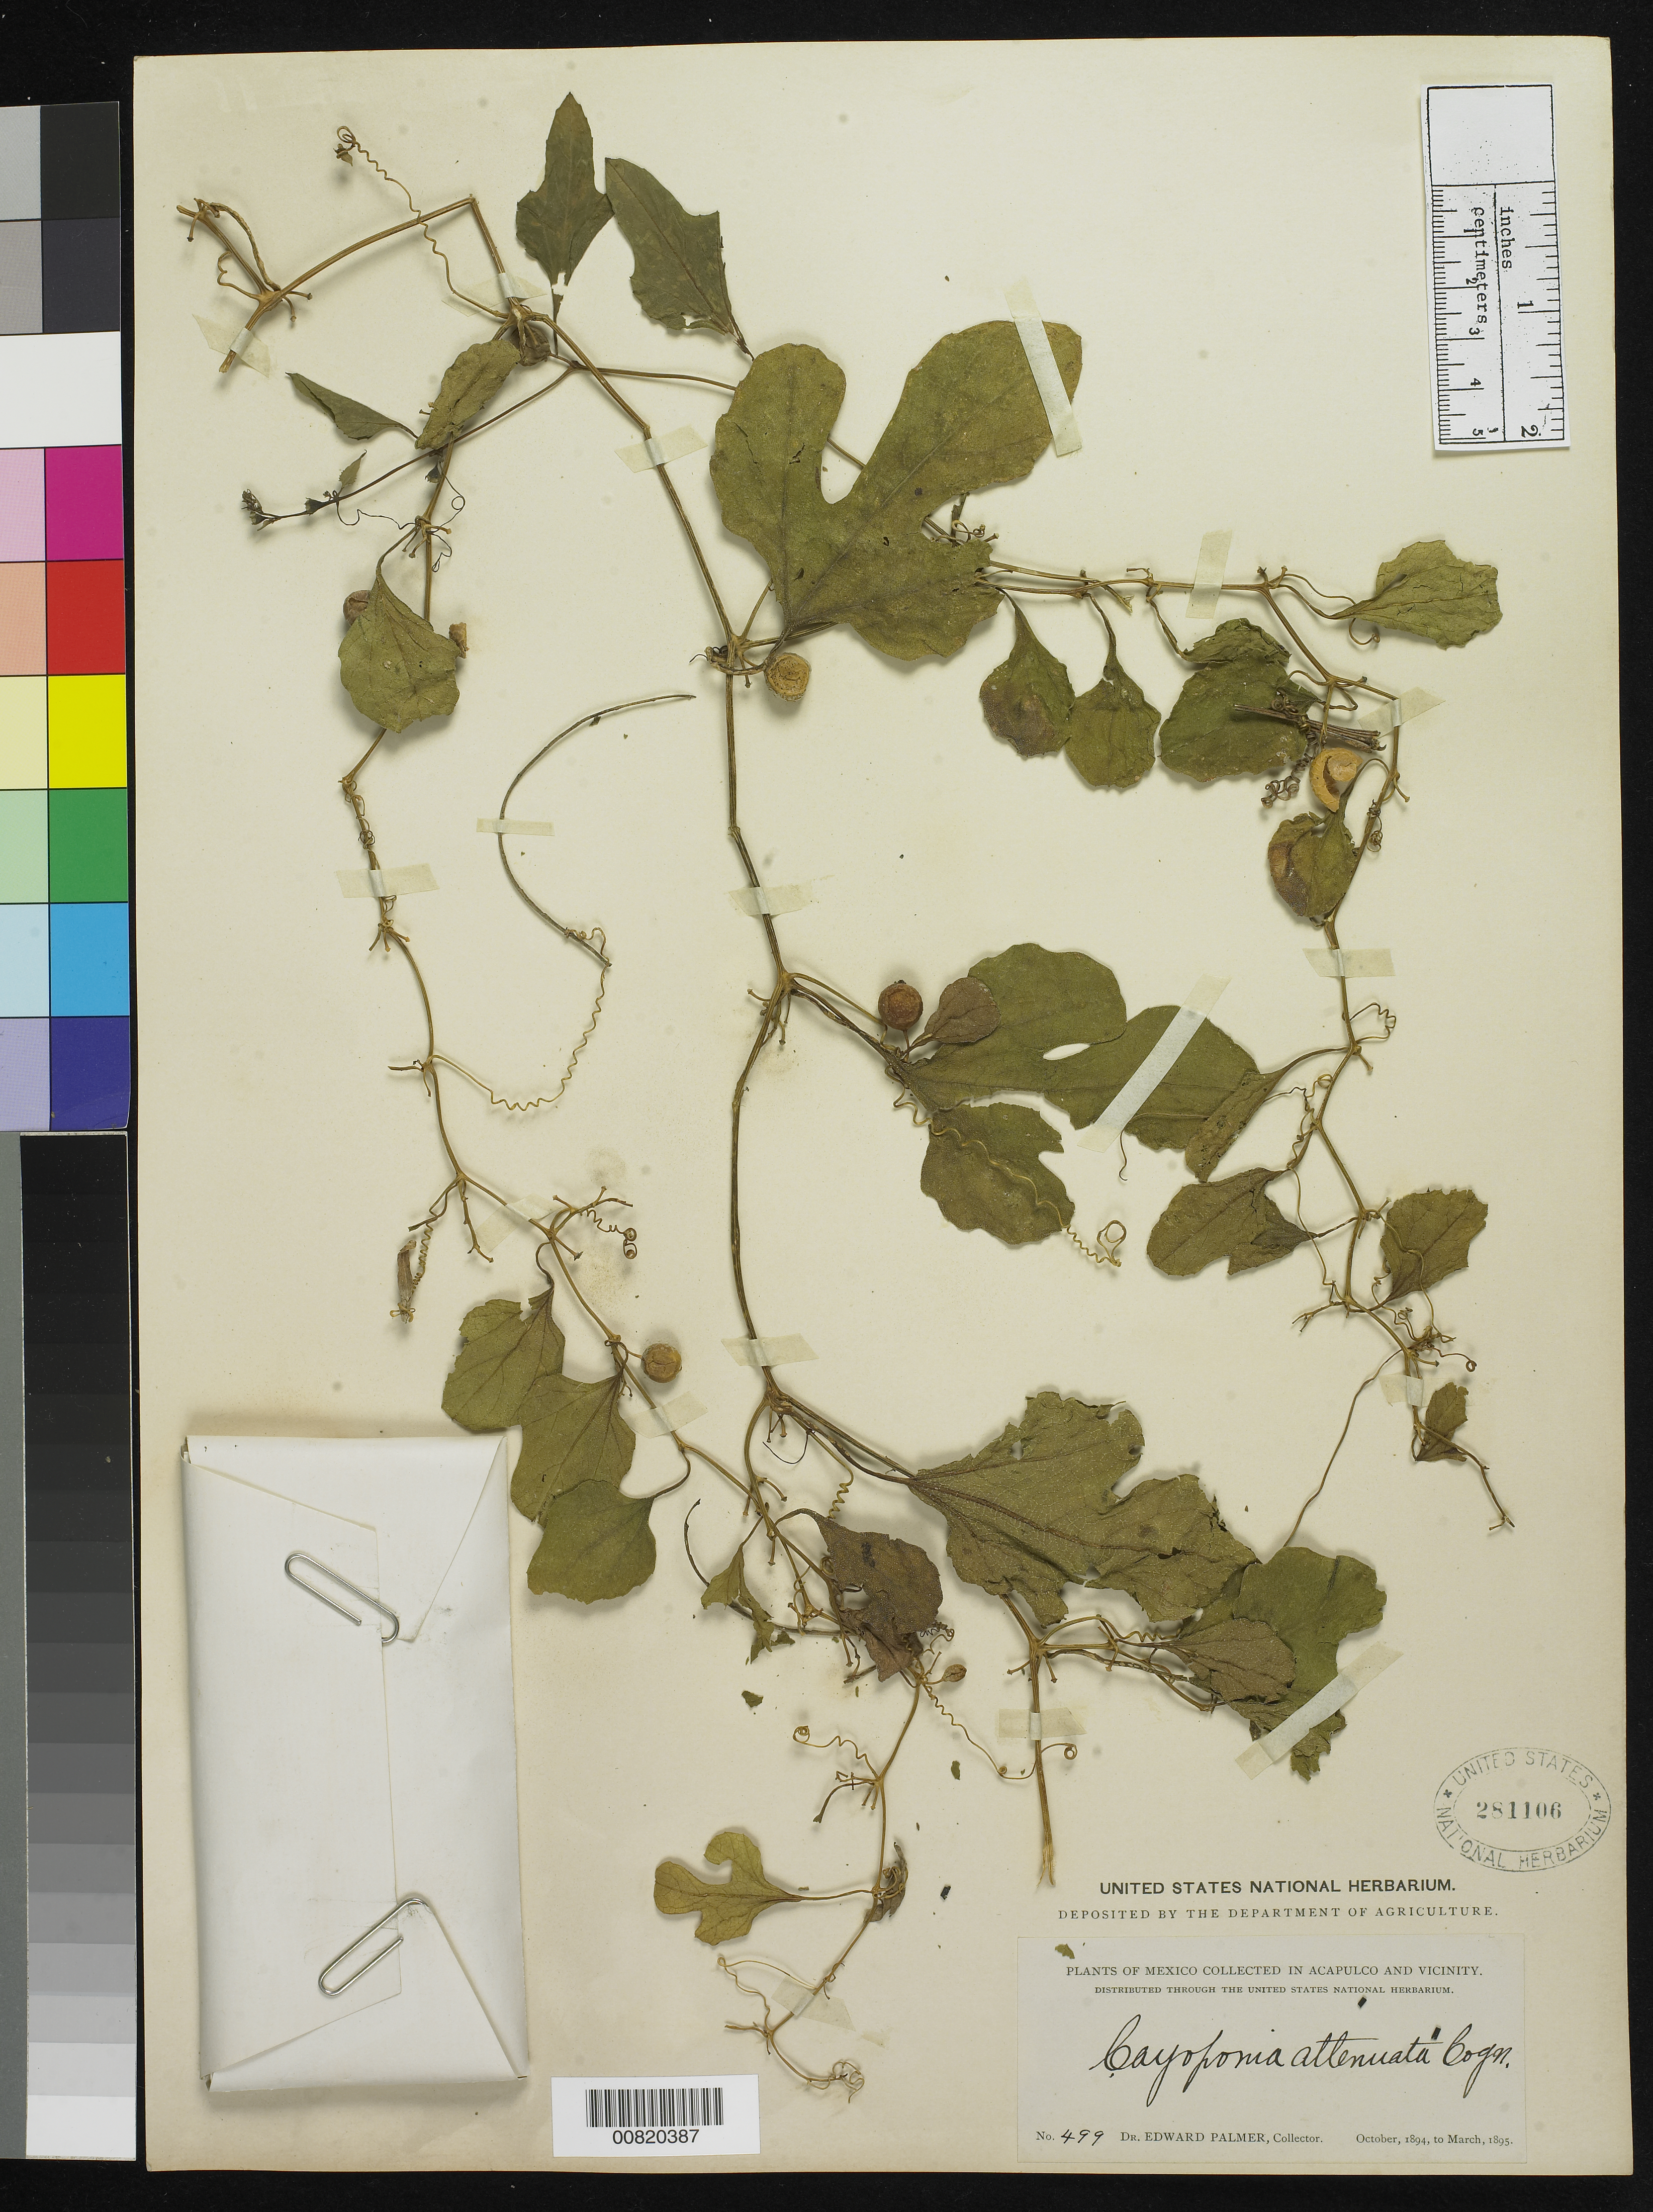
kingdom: Plantae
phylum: Tracheophyta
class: Magnoliopsida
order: Cucurbitales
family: Cucurbitaceae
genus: Cayaponia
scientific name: Cayaponia attenuata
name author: (Hook. & Arn.) Cogn.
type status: Voucher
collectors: E. Palmer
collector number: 499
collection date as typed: Oct 1894 to -- Mar 1895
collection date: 1894-10/1895-03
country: Mexico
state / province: Guerrero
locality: Acapulco, Guerrero and vicinity.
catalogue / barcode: US 281106